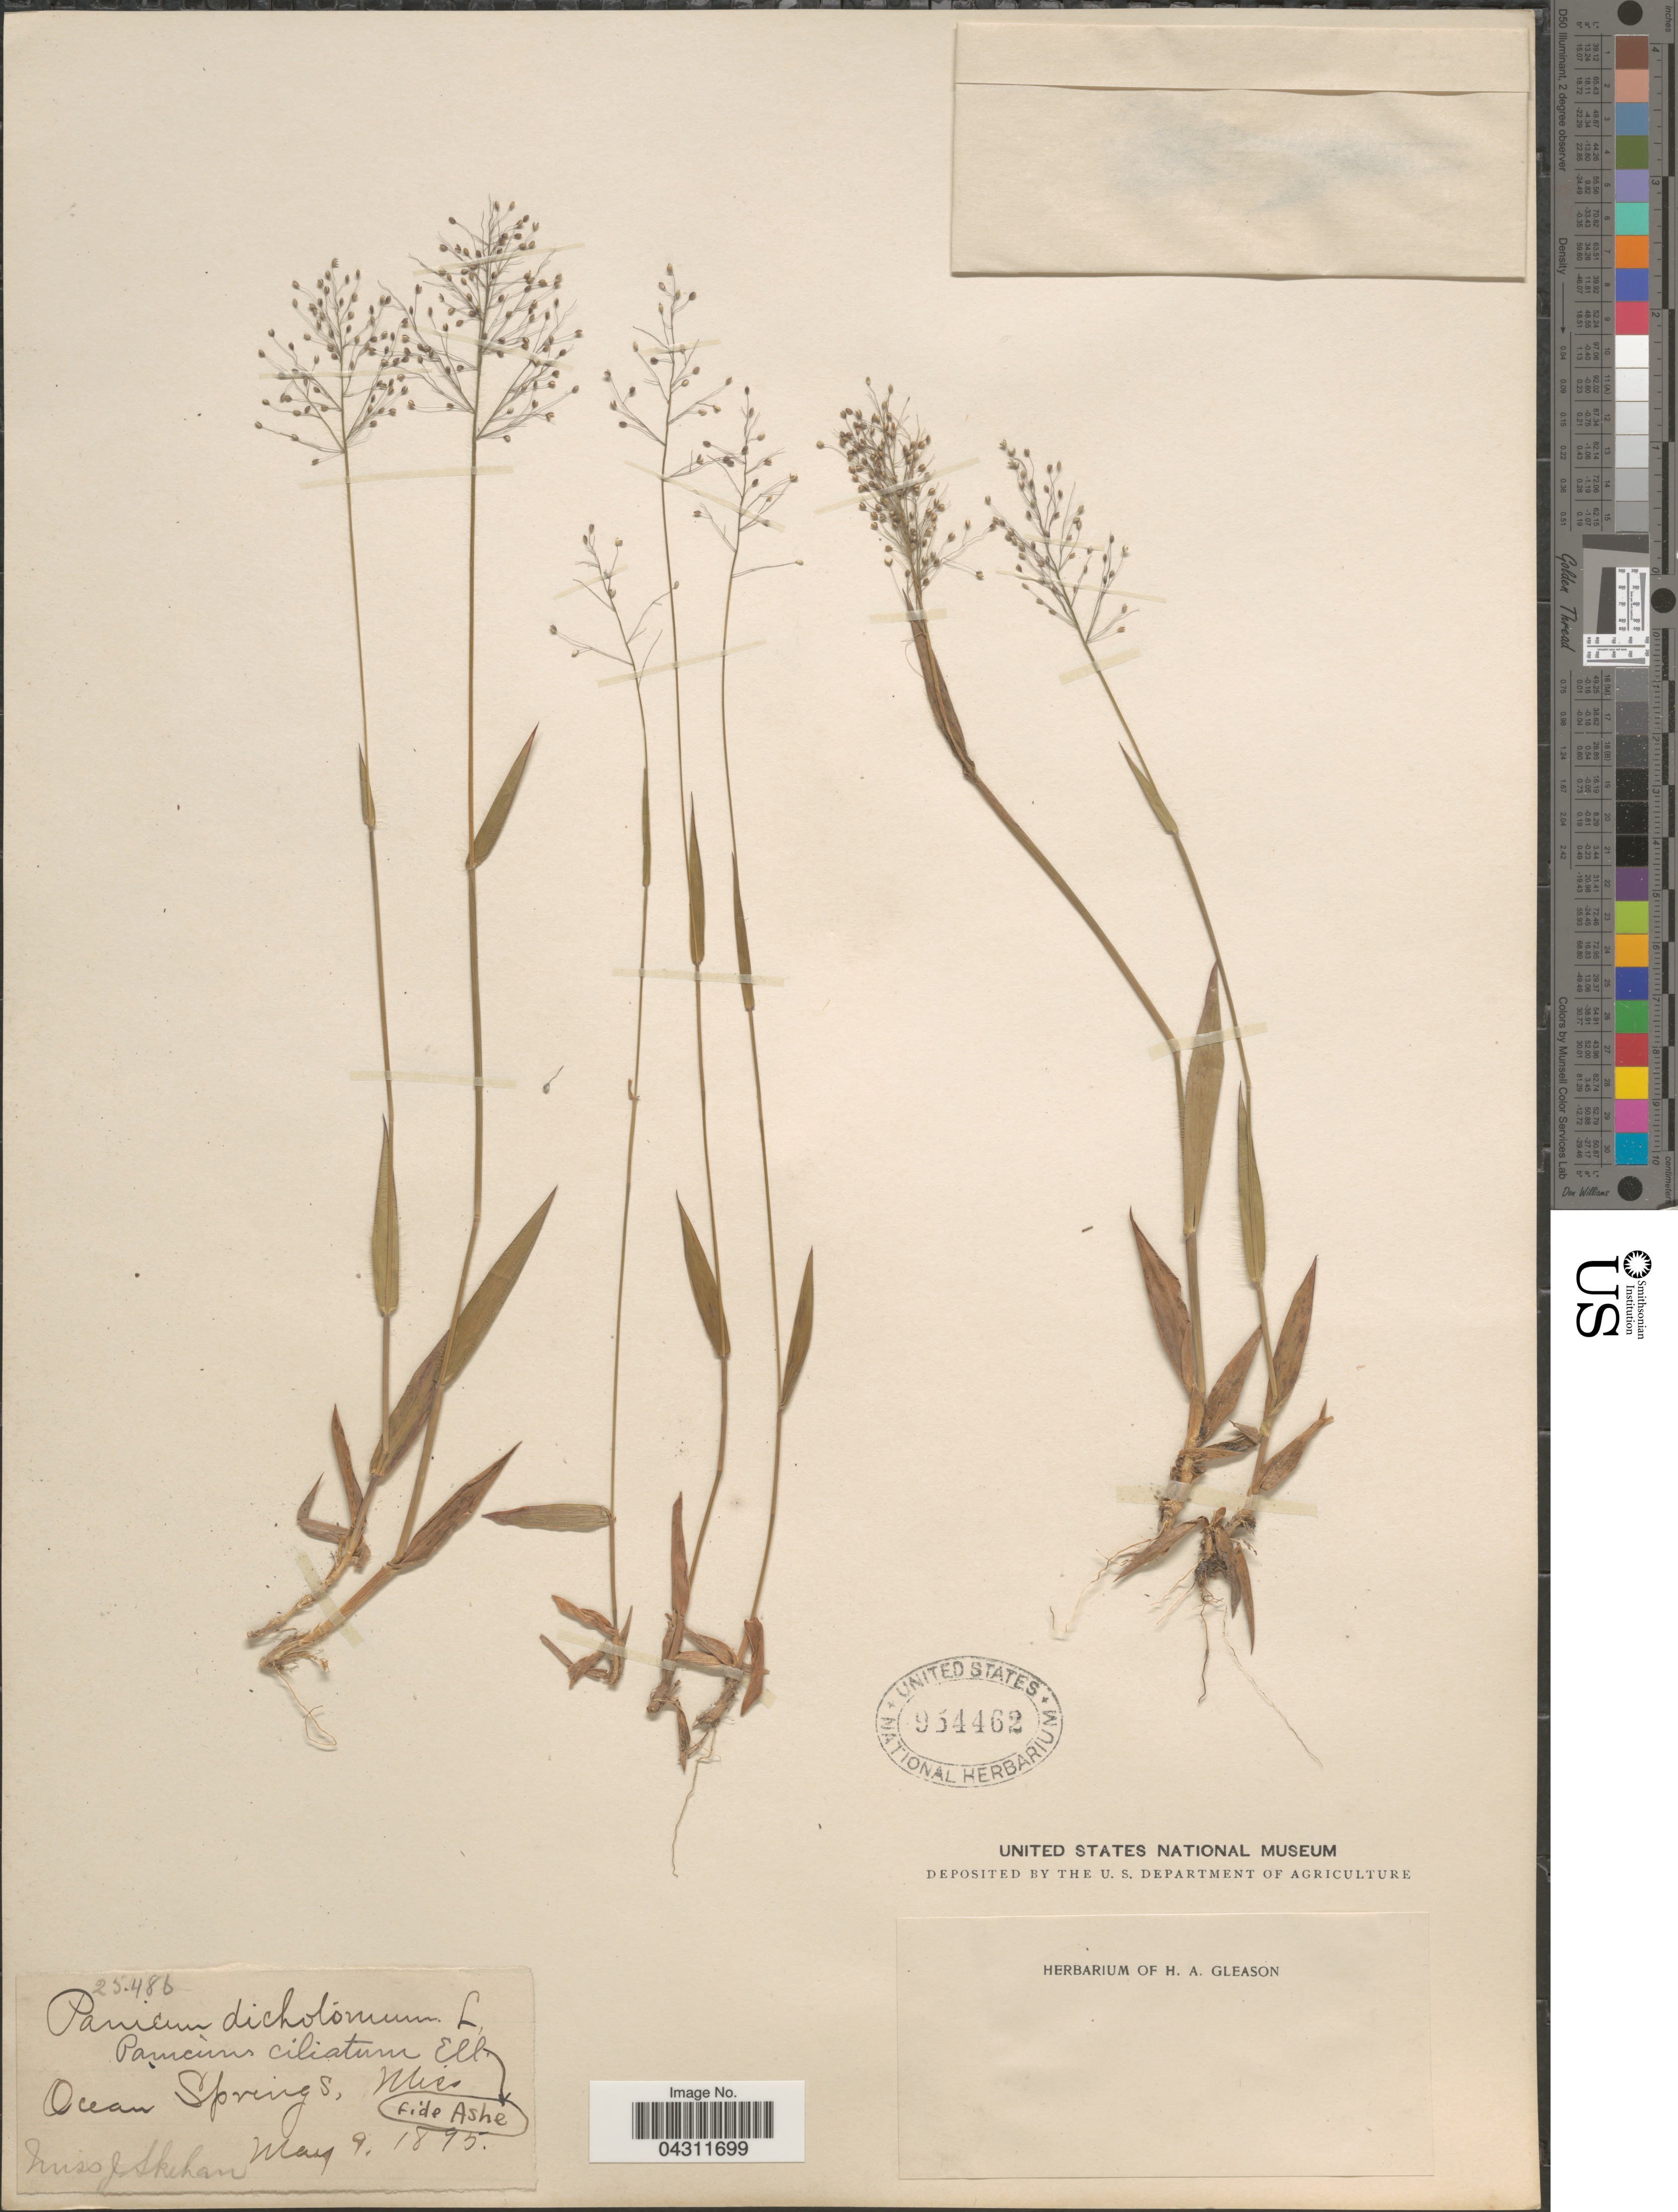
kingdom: Plantae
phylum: Tracheophyta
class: Liliopsida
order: Poales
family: Poaceae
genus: Dichanthelium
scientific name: Dichanthelium strigosum var. glabrescens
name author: (Griseb.) Freckmann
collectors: J. Skehan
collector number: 25486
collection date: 1895-05-09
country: United States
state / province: Mississippi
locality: Ocean Springs.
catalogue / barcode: US 954462